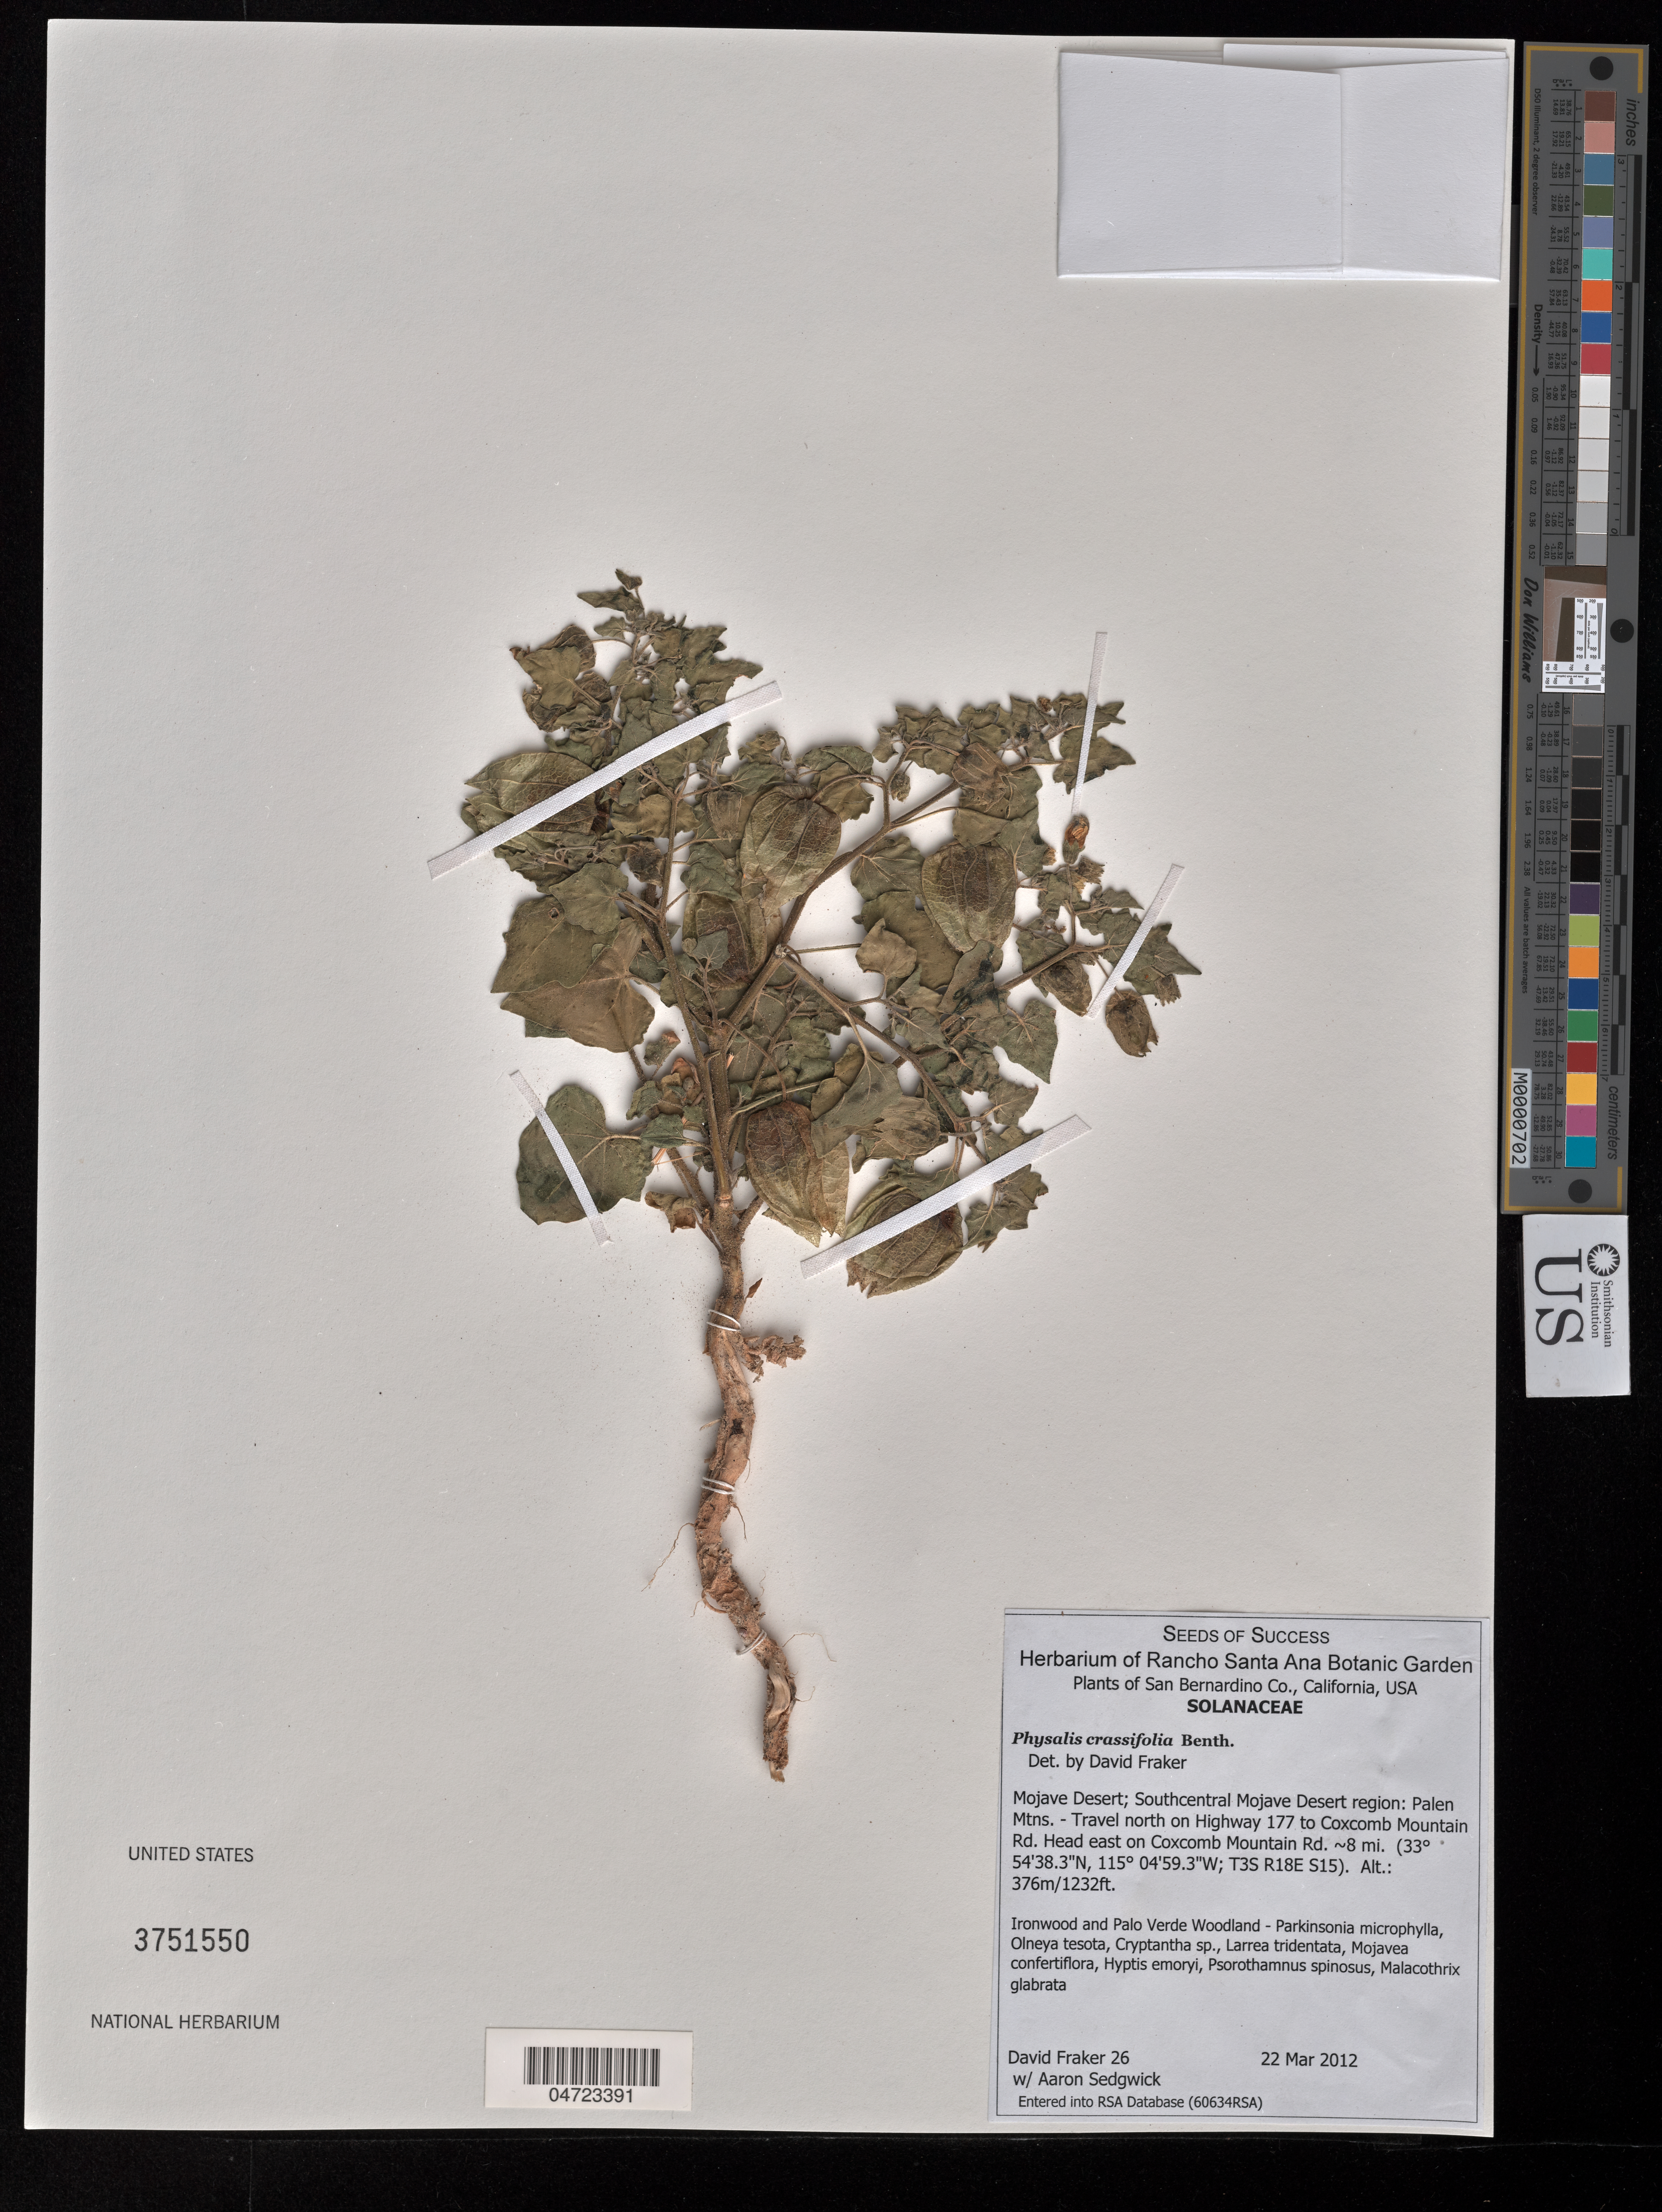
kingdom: Plantae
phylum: Tracheophyta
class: Magnoliopsida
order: Solanales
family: Solanaceae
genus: Physalis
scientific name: Physalis crassifolia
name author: Benth.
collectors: D. Fraker & A. Sedgwick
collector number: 26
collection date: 2012-03-22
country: United States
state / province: California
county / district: San Bernardino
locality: San Bernardino Co. Mojave Desert; Southcentral Mojave Desert region: Palen Mtns. - Travel north on Highway 177 to Coxcomb Mountain Rd. Head east on Coxcomb Mountain Rd. ~8 mi. T3S R18E S15.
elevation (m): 376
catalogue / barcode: US 3751550